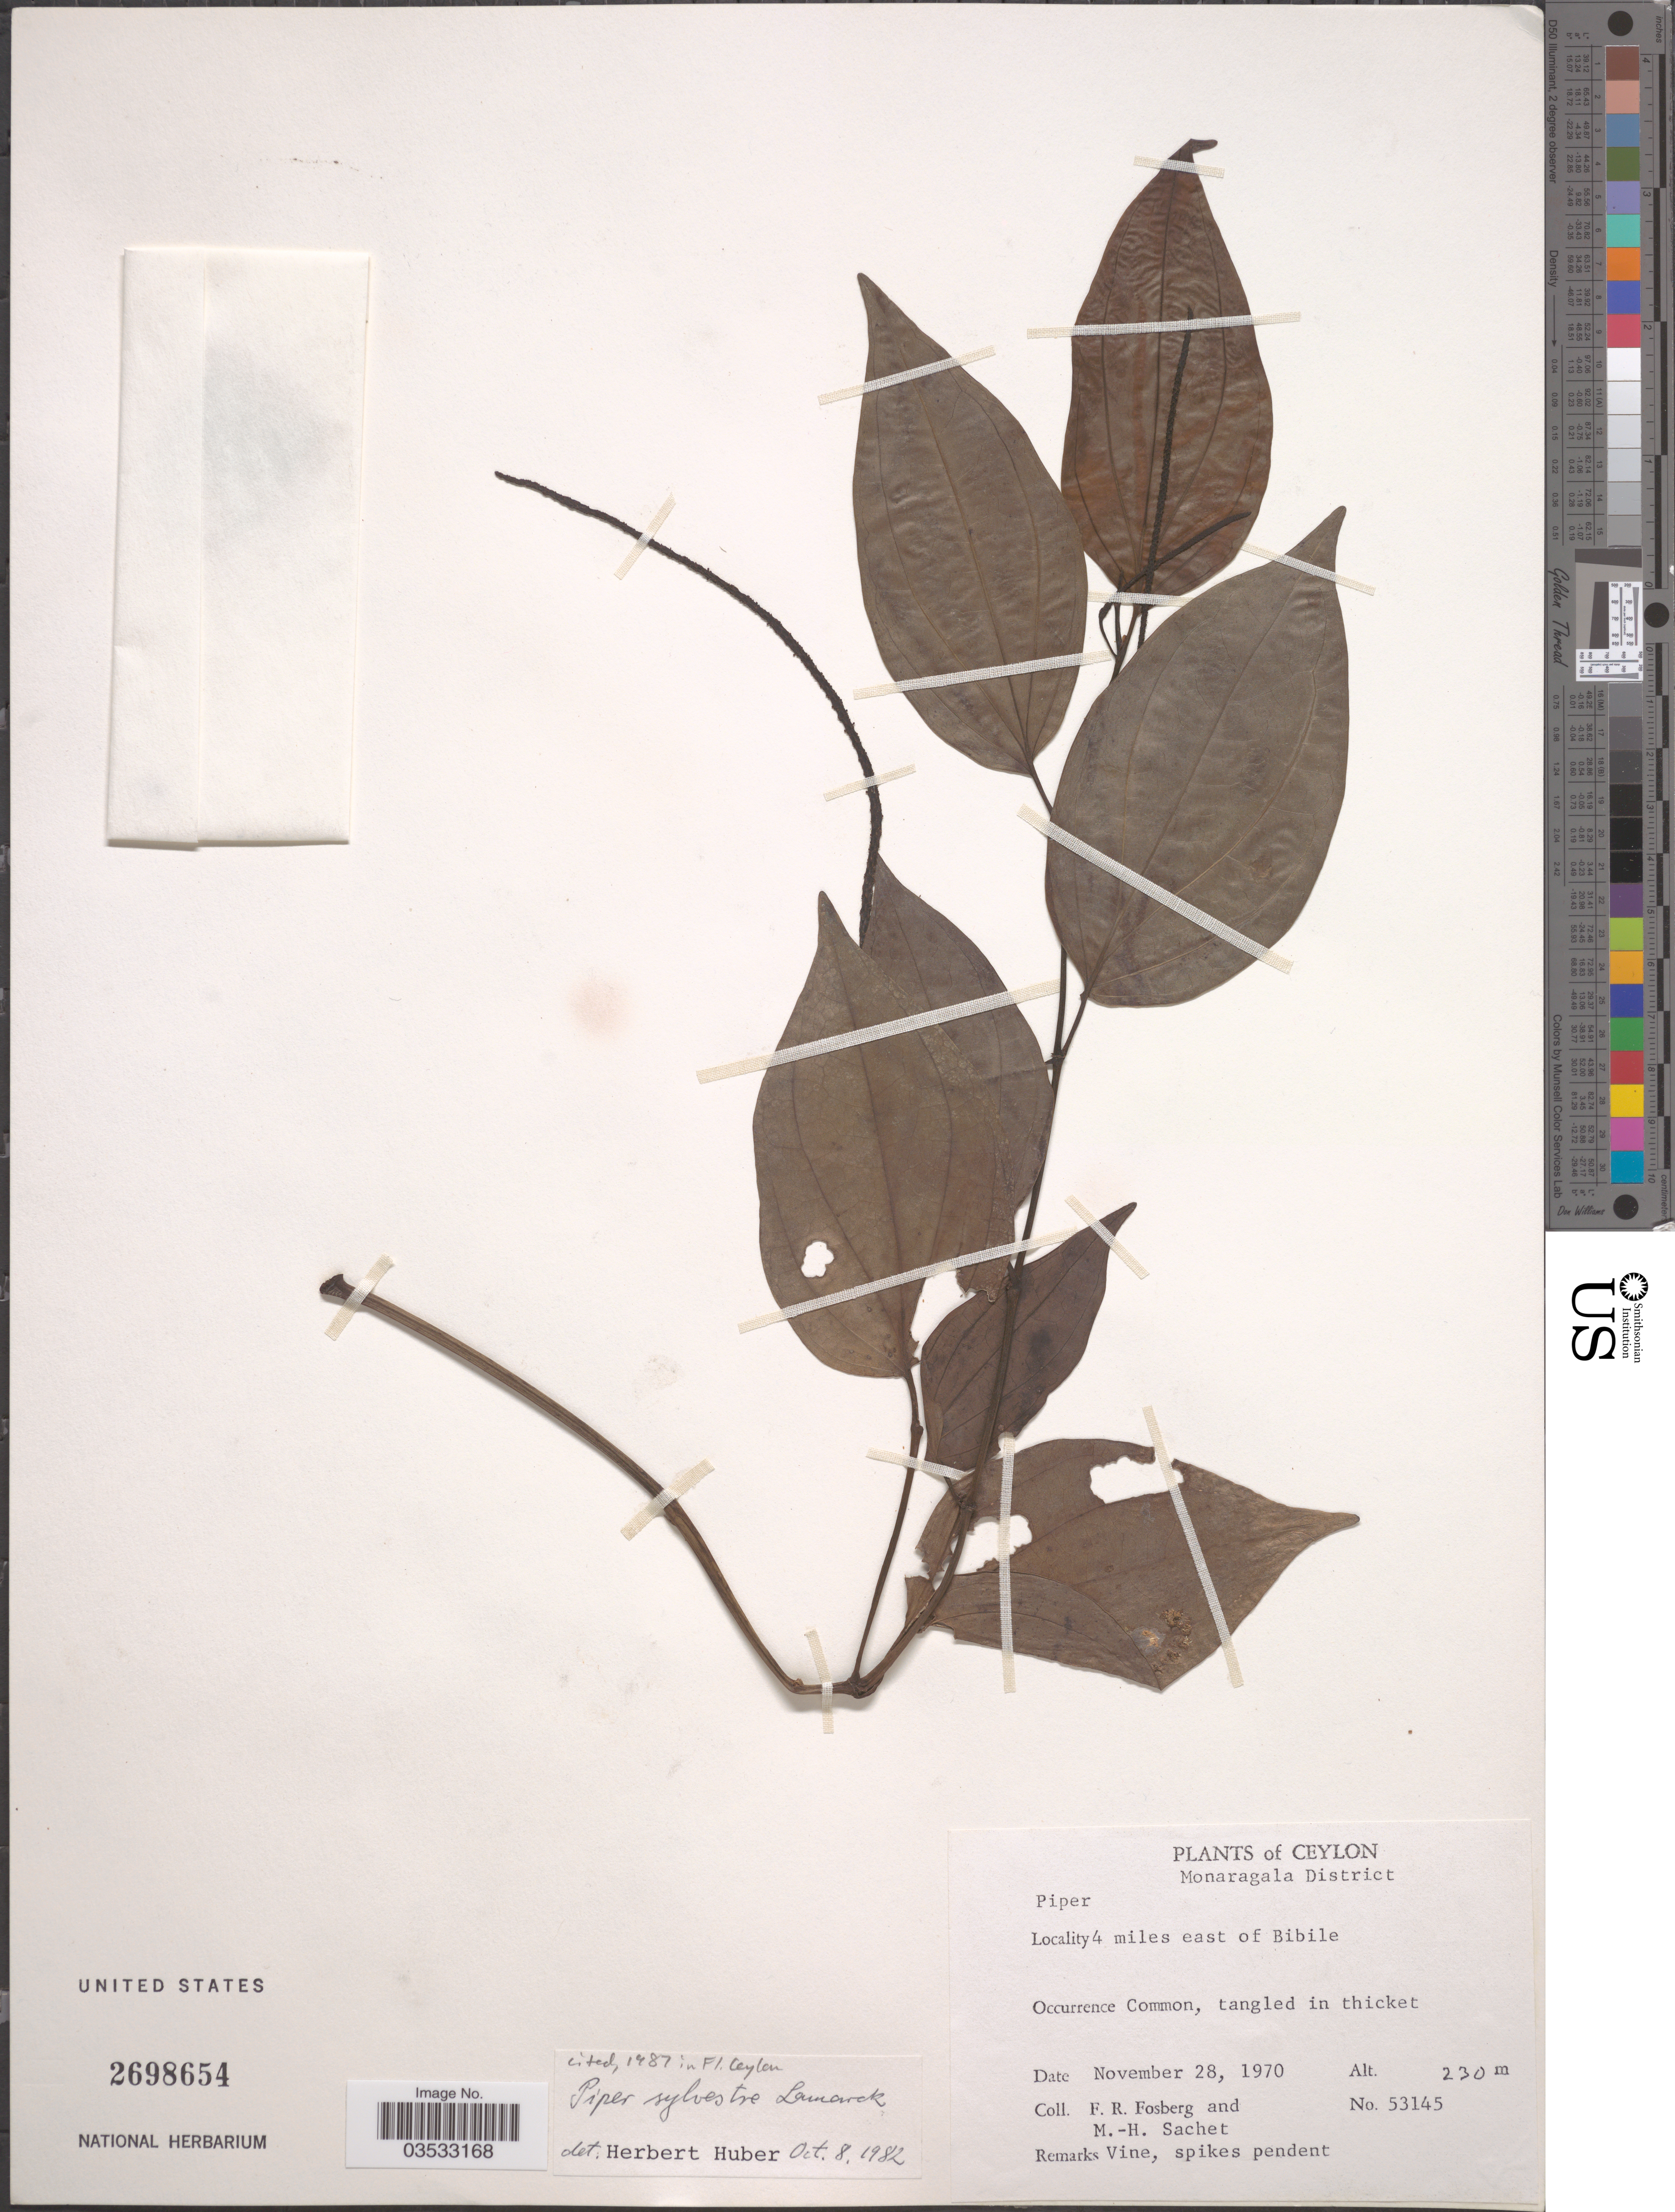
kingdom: Plantae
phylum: Tracheophyta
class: Magnoliopsida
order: Piperales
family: Piperaceae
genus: Piper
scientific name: Piper sylvestre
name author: Lour.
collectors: F. R. Fosberg & M.-H. Sachet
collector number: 53145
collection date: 1970-11-28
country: Sri Lanka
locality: Ceylon. Monaragala District, 4 miles east of Bibile.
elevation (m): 230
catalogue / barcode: US 2698654